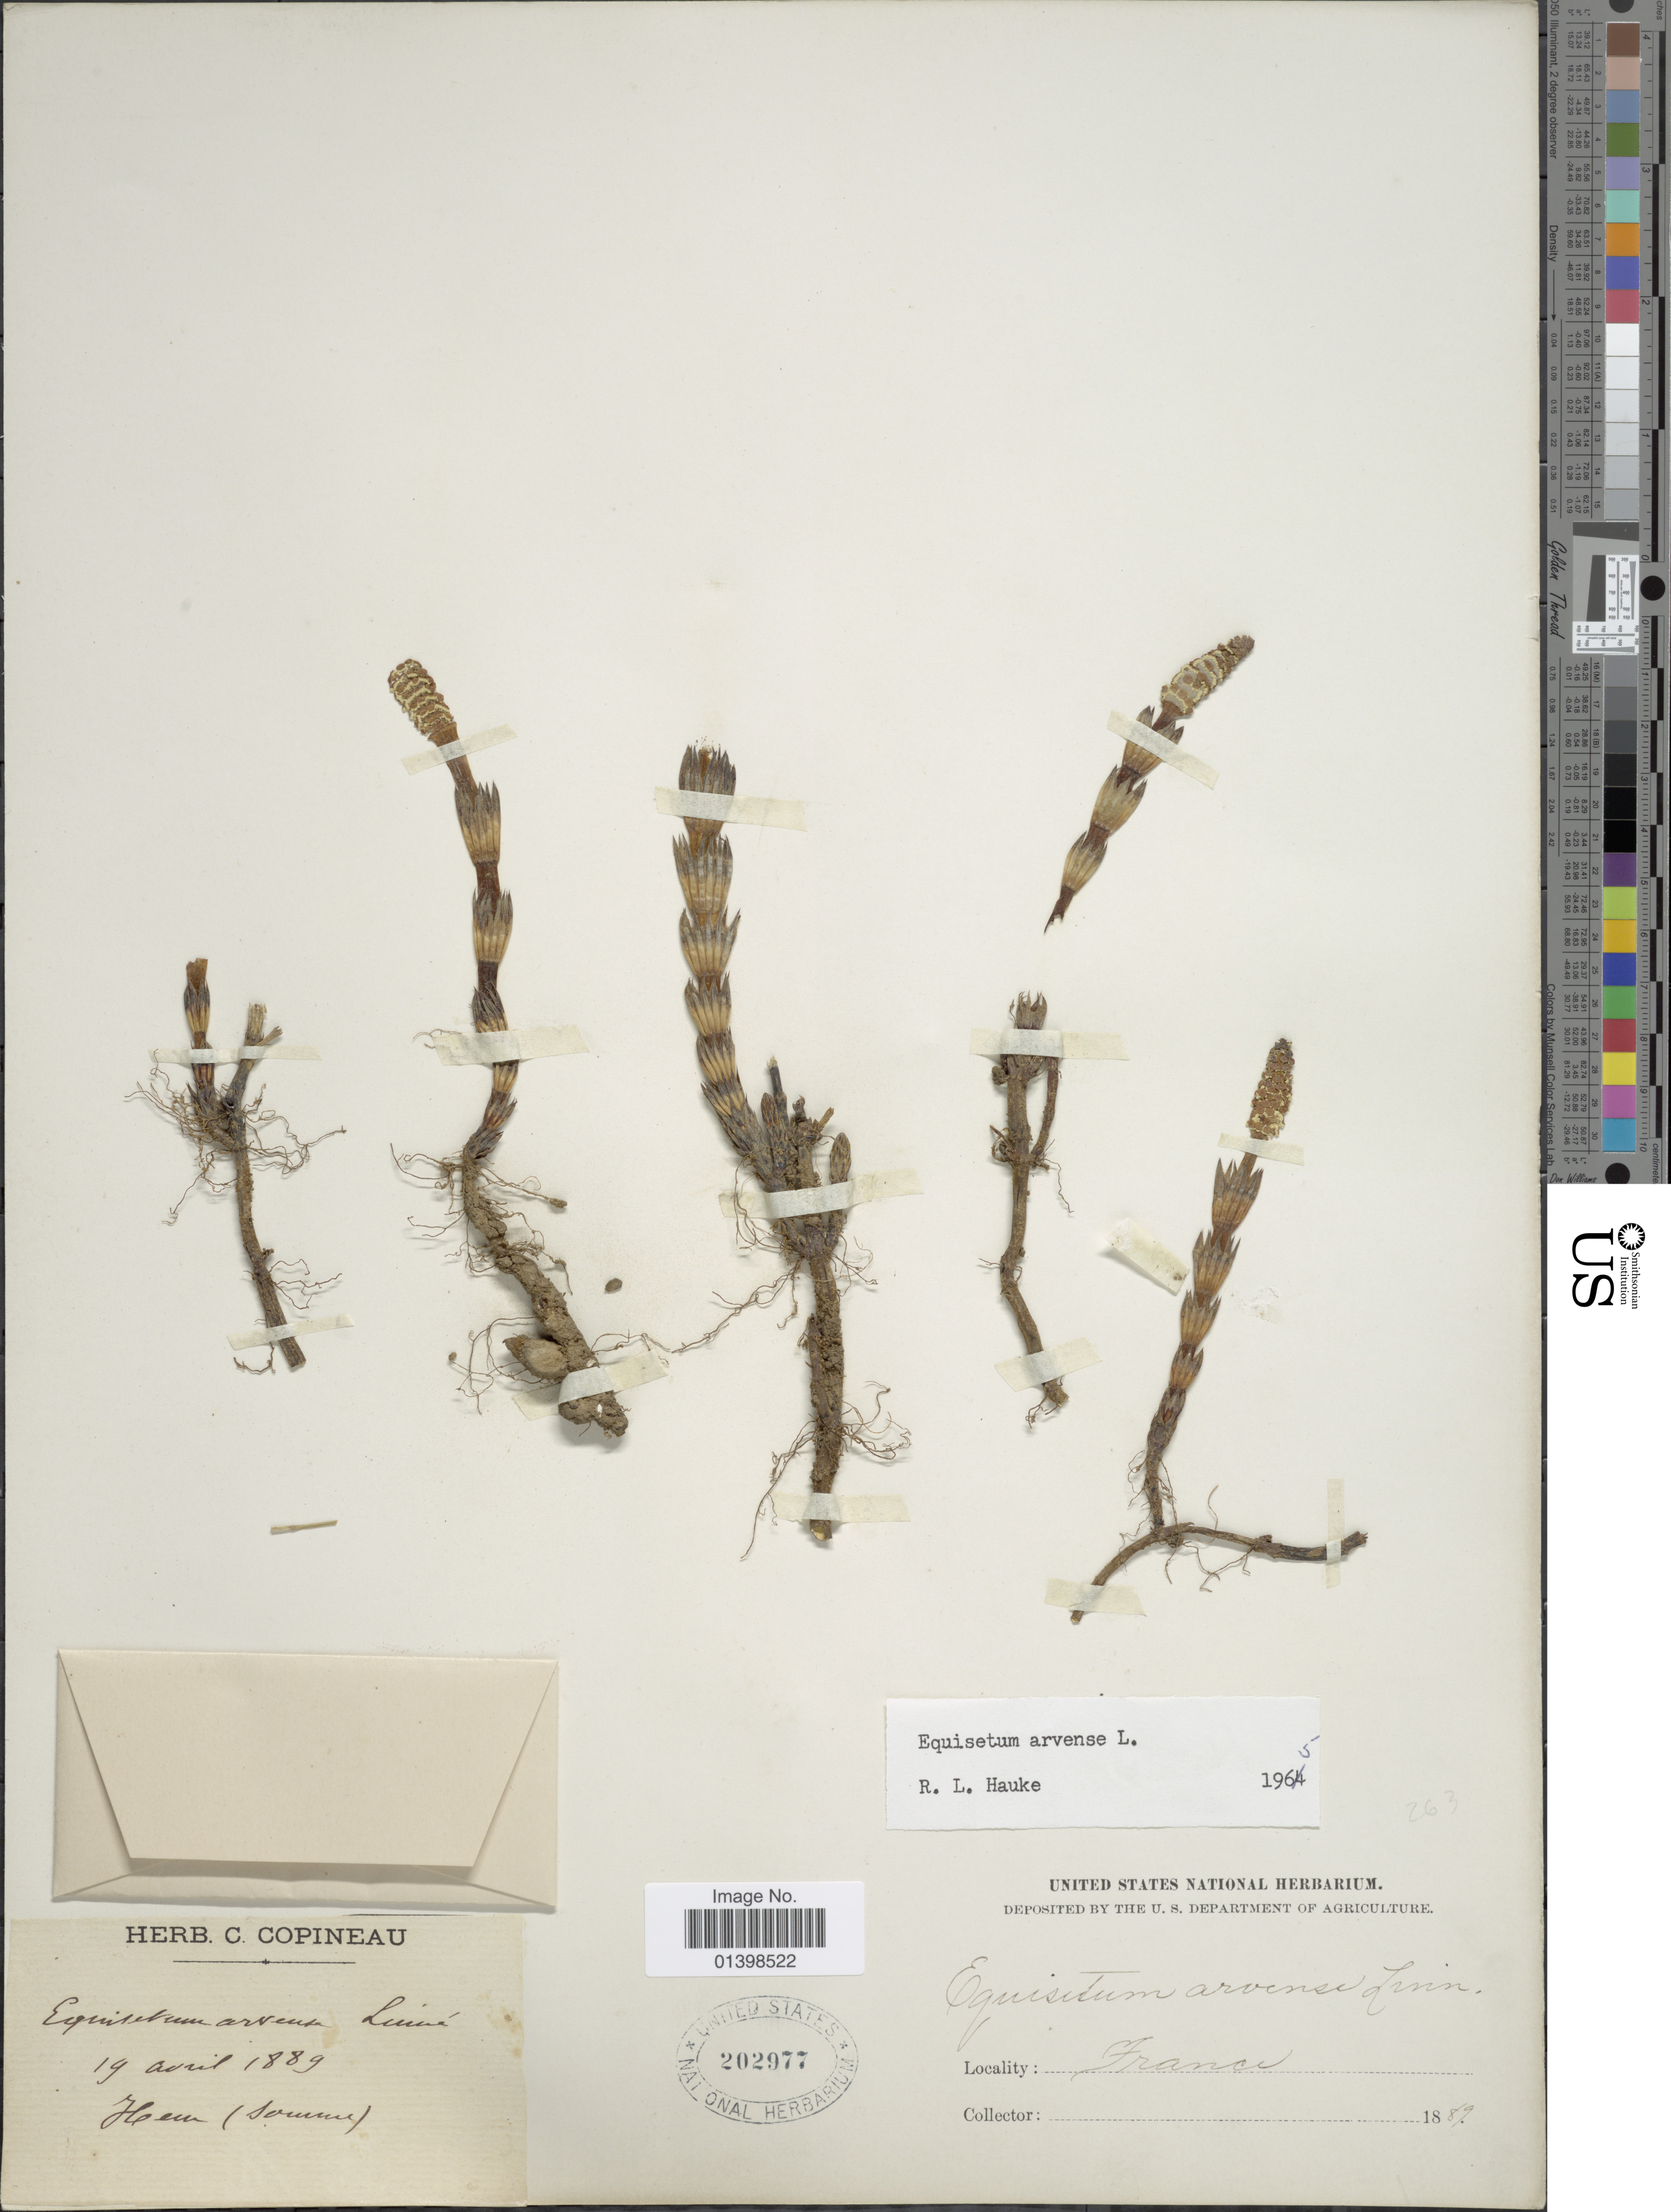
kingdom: Plantae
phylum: Tracheophyta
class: Polypodiopsida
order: Equisetales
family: Equisetaceae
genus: Equisetum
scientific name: Equisetum arvense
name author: L.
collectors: ex herb. C. Copineau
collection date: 1889-04-19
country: France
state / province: Hauts-de-France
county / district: Somme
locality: Hem (Somme)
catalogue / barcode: US 202977